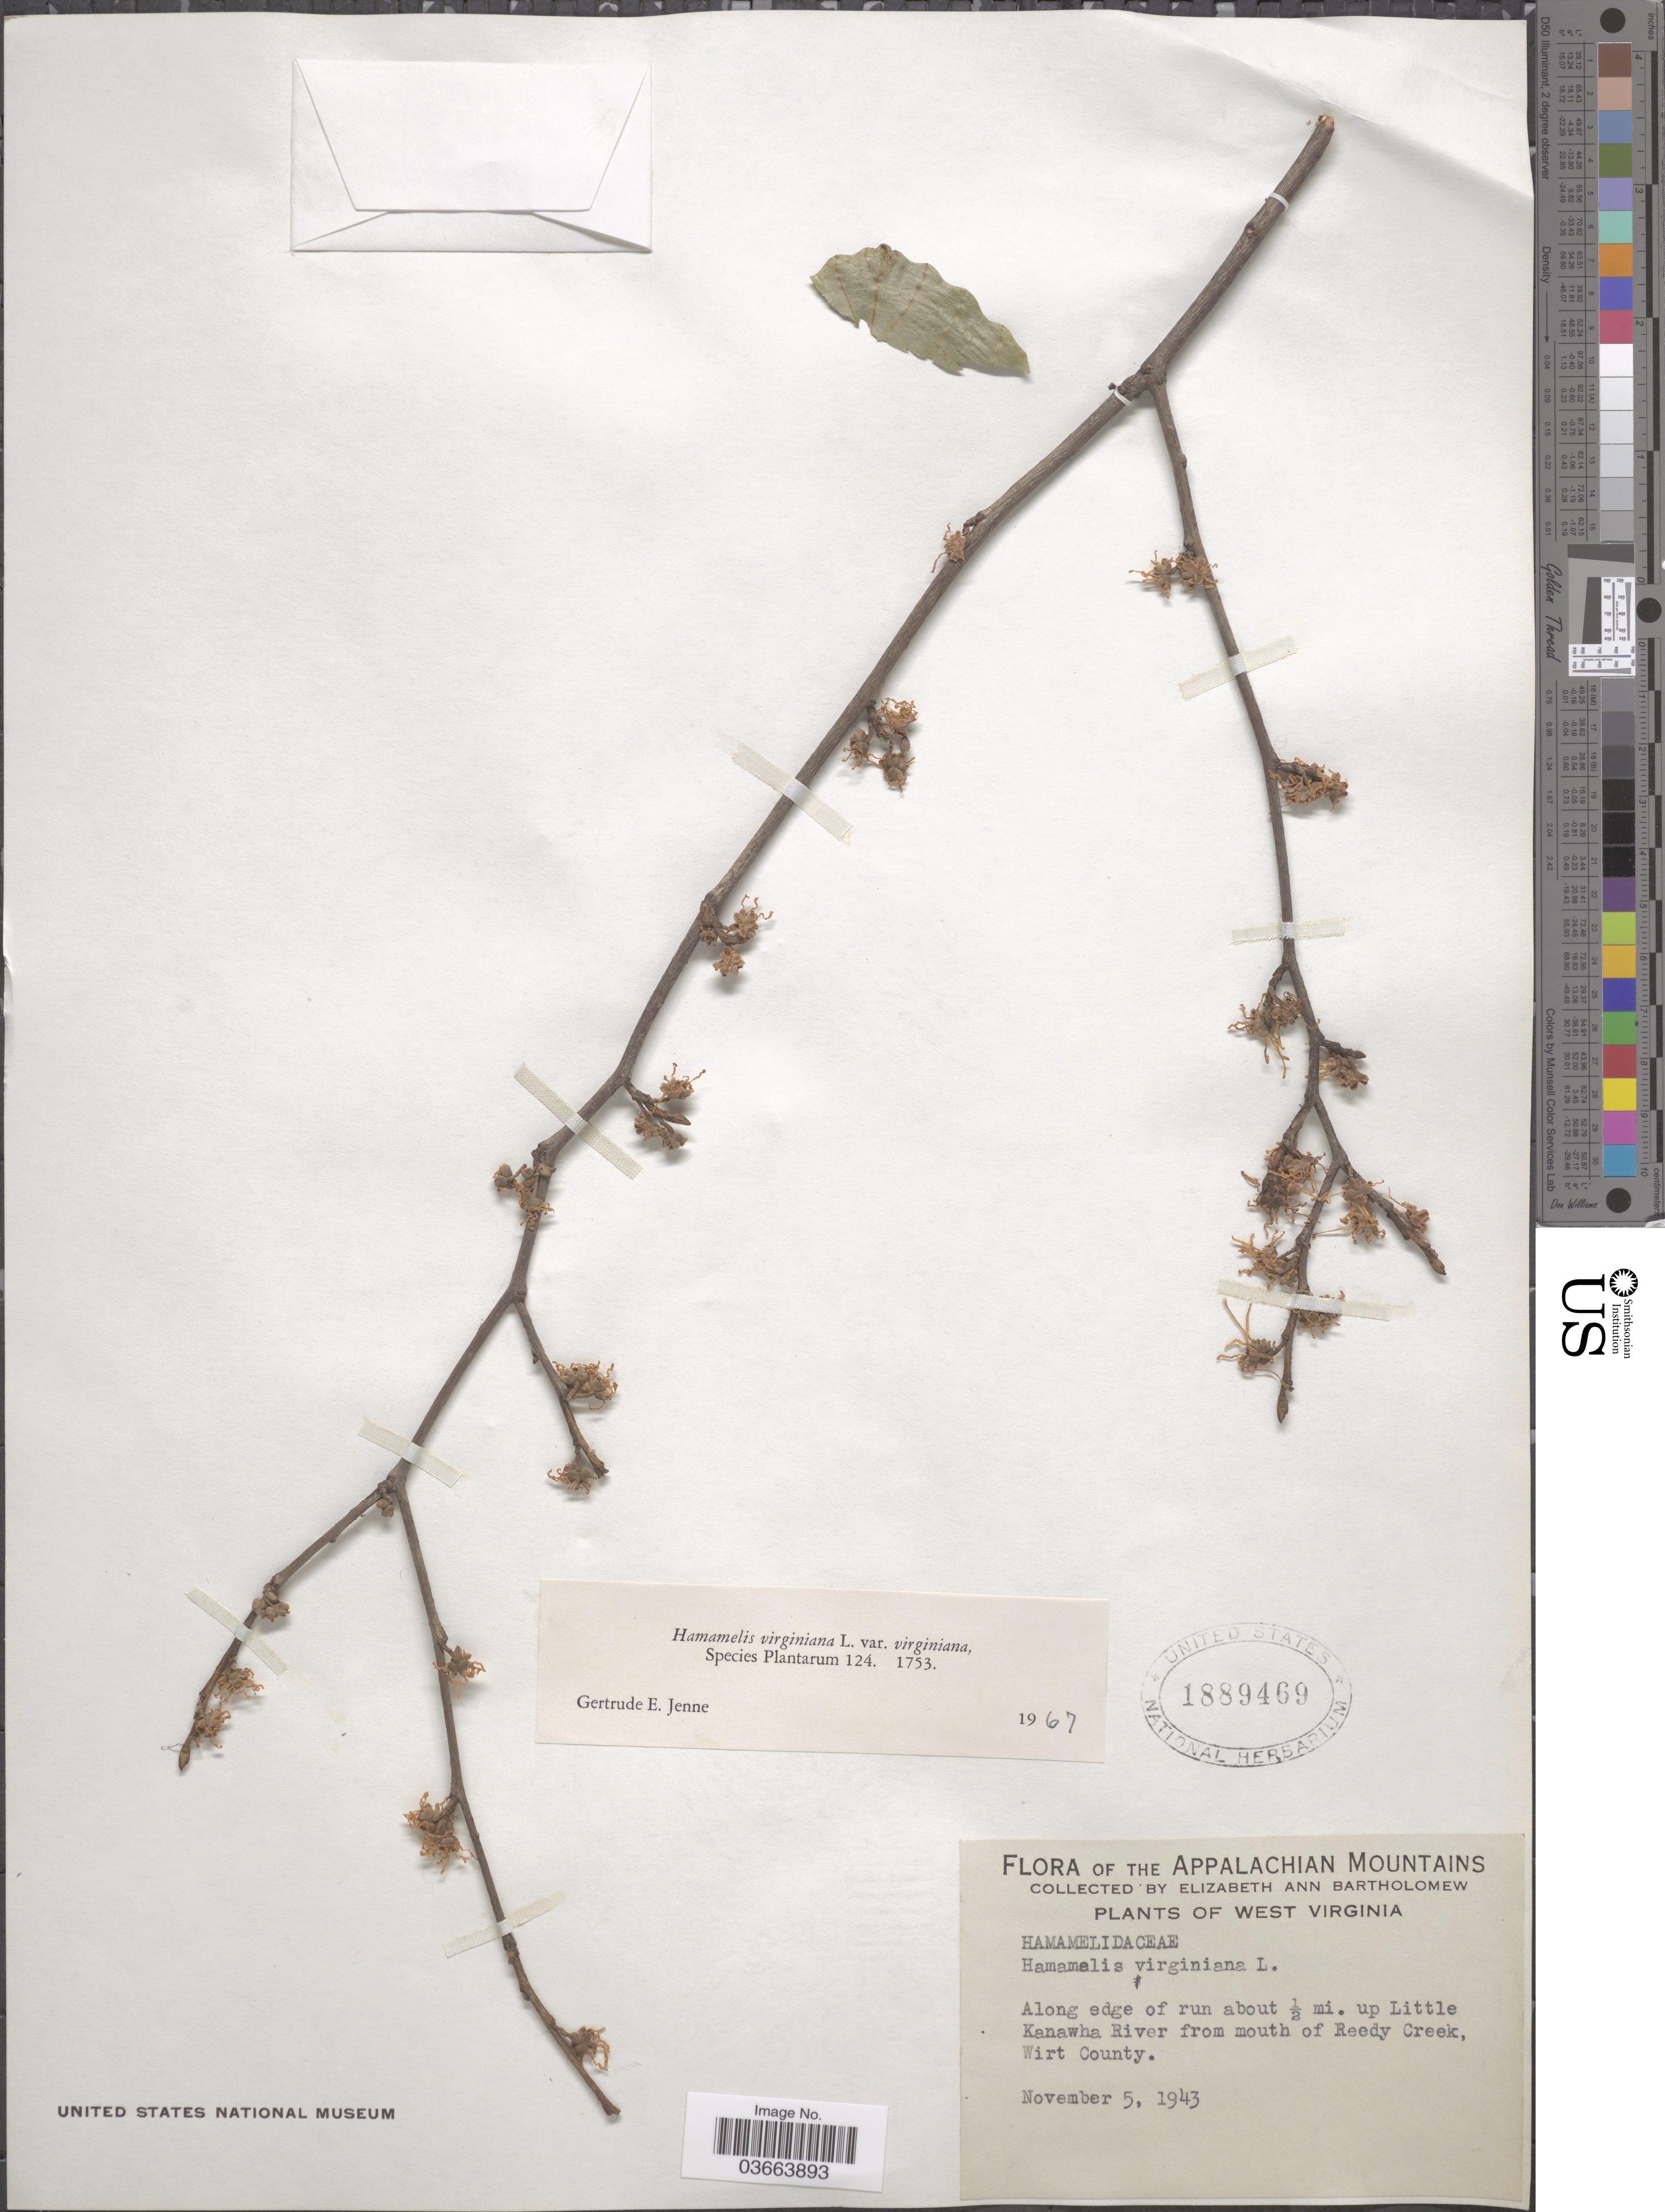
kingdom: Plantae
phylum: Tracheophyta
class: Magnoliopsida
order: Saxifragales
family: Hamamelidaceae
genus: Hamamelis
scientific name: Hamamelis virginiana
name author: L.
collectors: E. Bartholomew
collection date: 1943-11-05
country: United States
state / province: West Virginia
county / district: Wirt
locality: Along edge of run about ½ mi. up Little Kanawha River from mouth of Reedy Creek, Wirt County.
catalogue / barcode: US 1889469